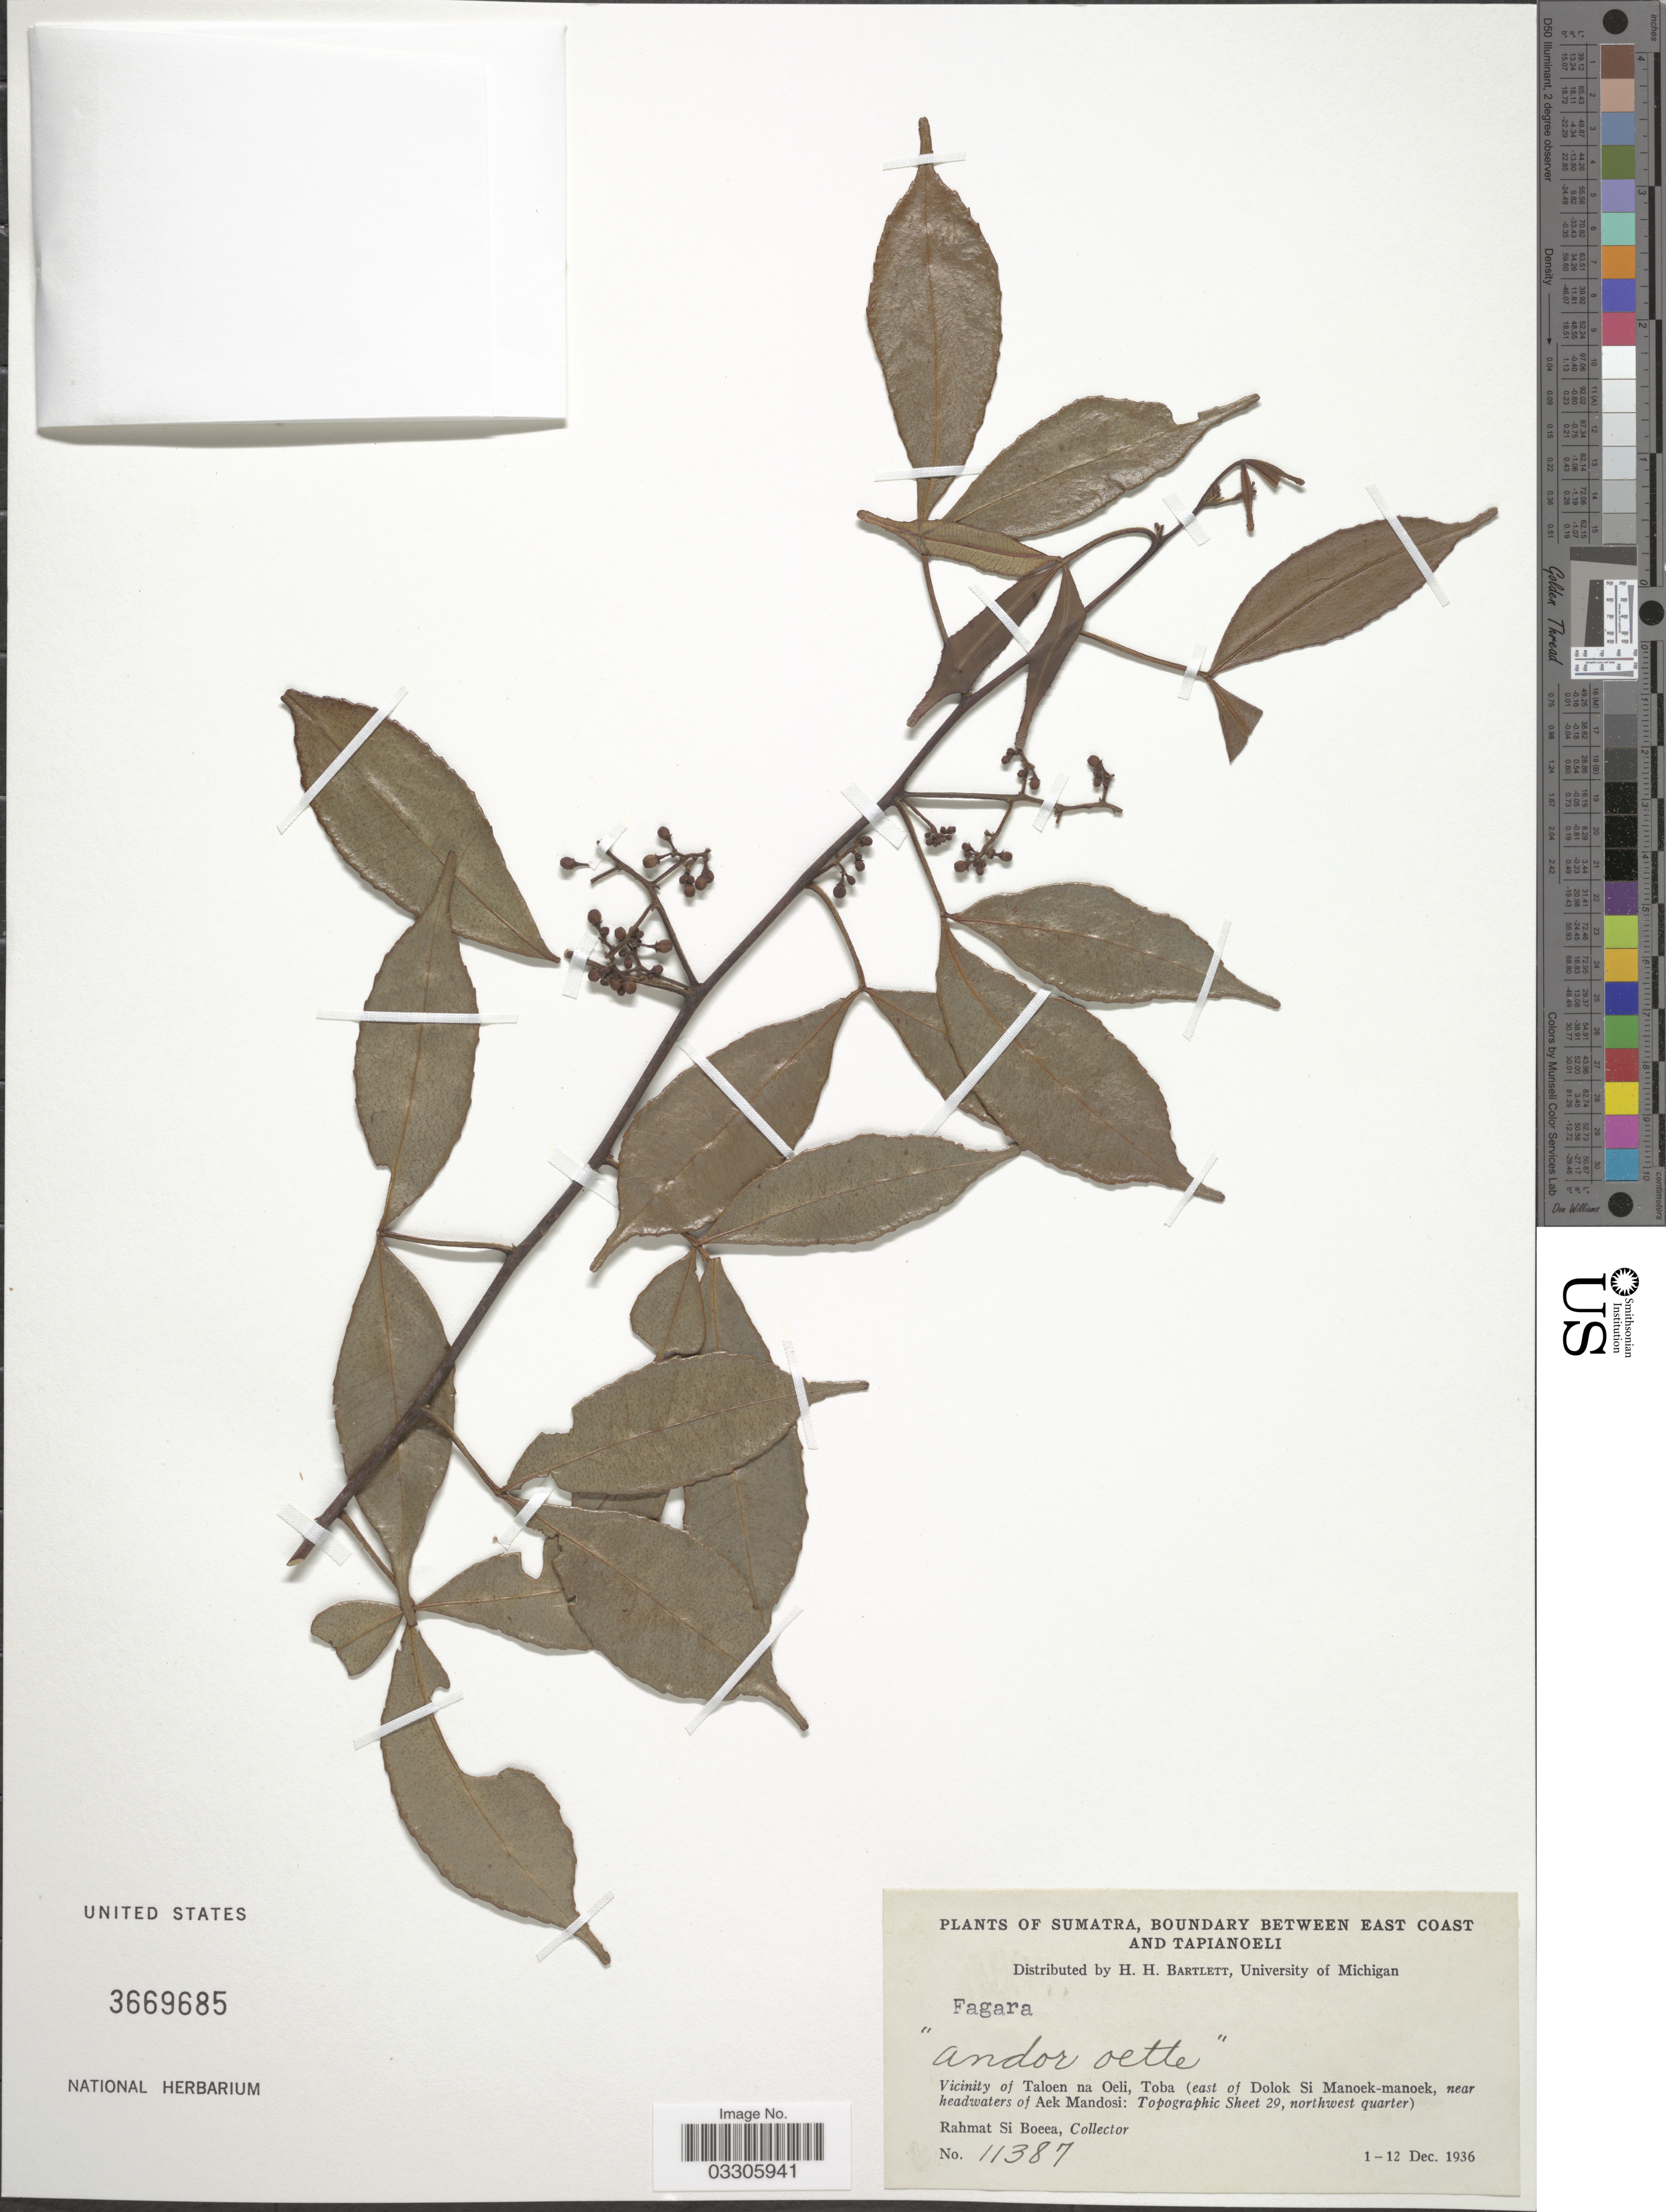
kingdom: Plantae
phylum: Tracheophyta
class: Magnoliopsida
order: Sapindales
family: Rutaceae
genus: Zanthoxylum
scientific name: Zanthoxylum sp.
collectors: Rahmat Si Boeea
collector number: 11387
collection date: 1936-12-01/1936-12-12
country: Indonesia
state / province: Sumatra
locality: Boundary between East Coast and Tapianoeli, Vicinity of Taloen na Oeli, Toba (east of Dolok Si Manoek-manoek, near headwaters of Aek Mandosi: Topographic Sheet 29, northwest quarter).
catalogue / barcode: US 3669685